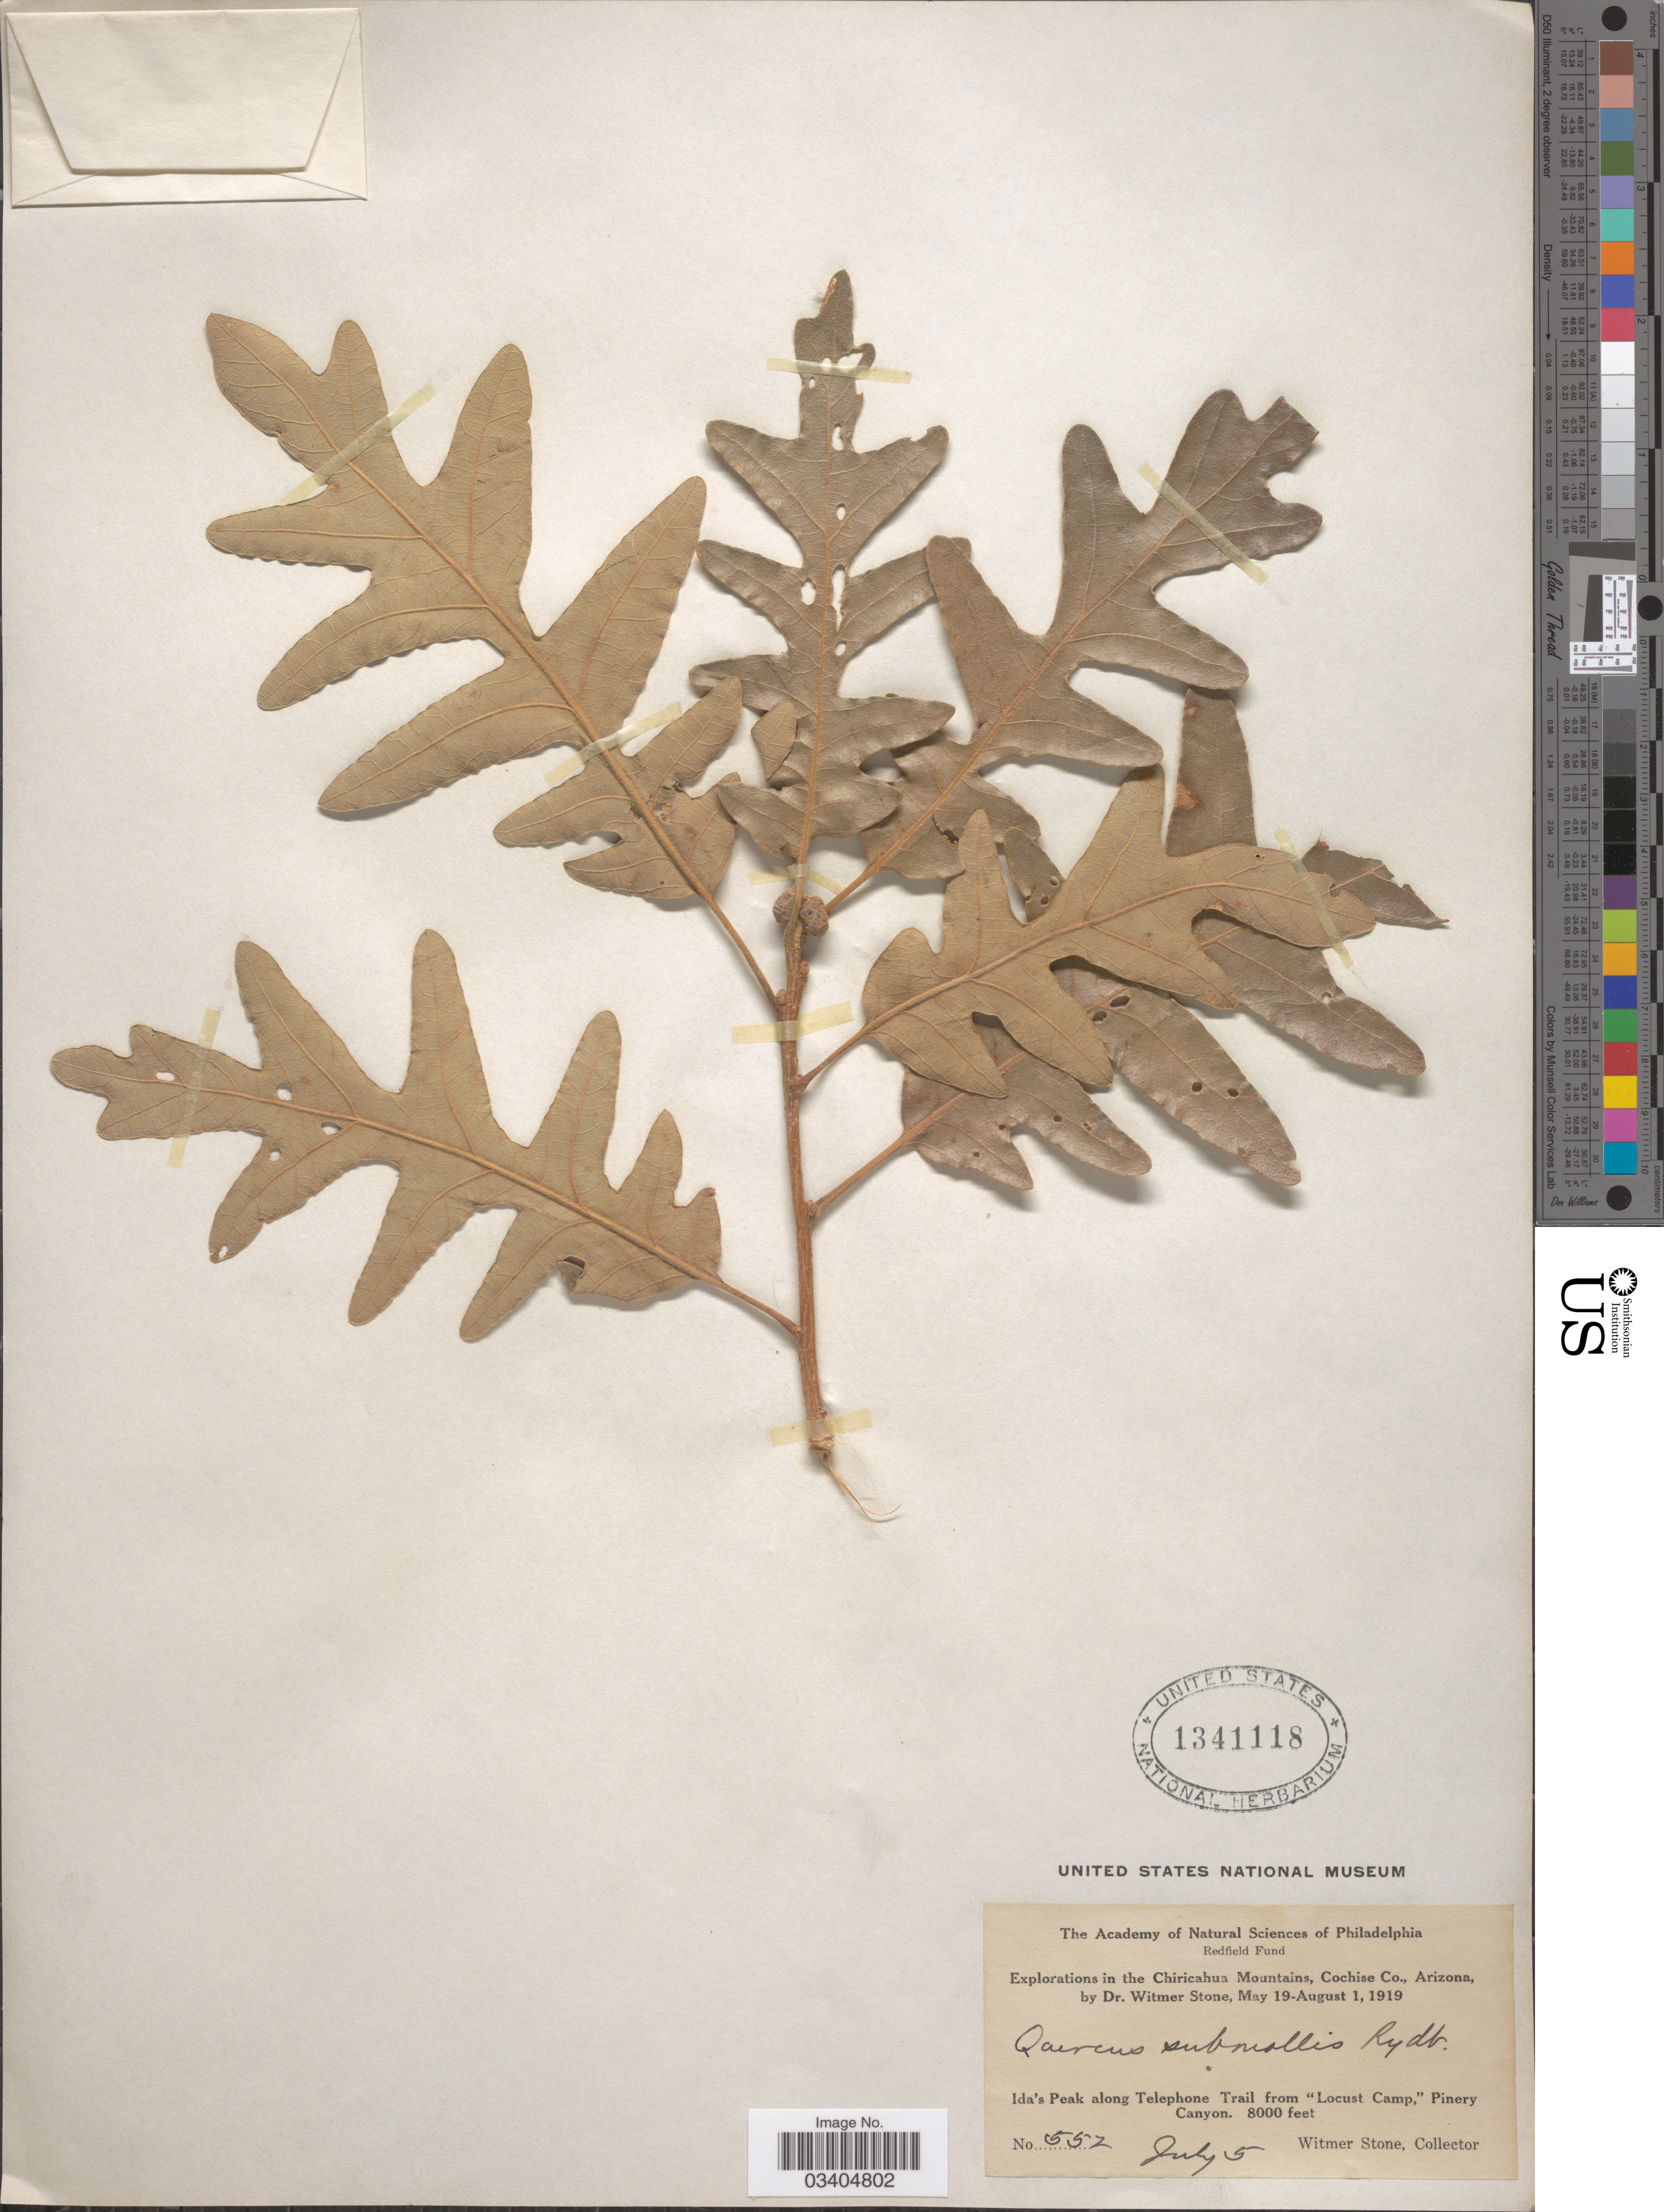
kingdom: Plantae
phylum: Tracheophyta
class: Magnoliopsida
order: Fagales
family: Fagaceae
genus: Quercus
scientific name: Quercus gambelii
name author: Nutt.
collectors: W. Stone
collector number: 552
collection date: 1919-07-05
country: United States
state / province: Arizona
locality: In the Chiricahua Mountains, Cochise Co. Ida's Peak along Telephone Trail from "Locust Camp," Pinery Canyon.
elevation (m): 2438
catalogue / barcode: US 1341118